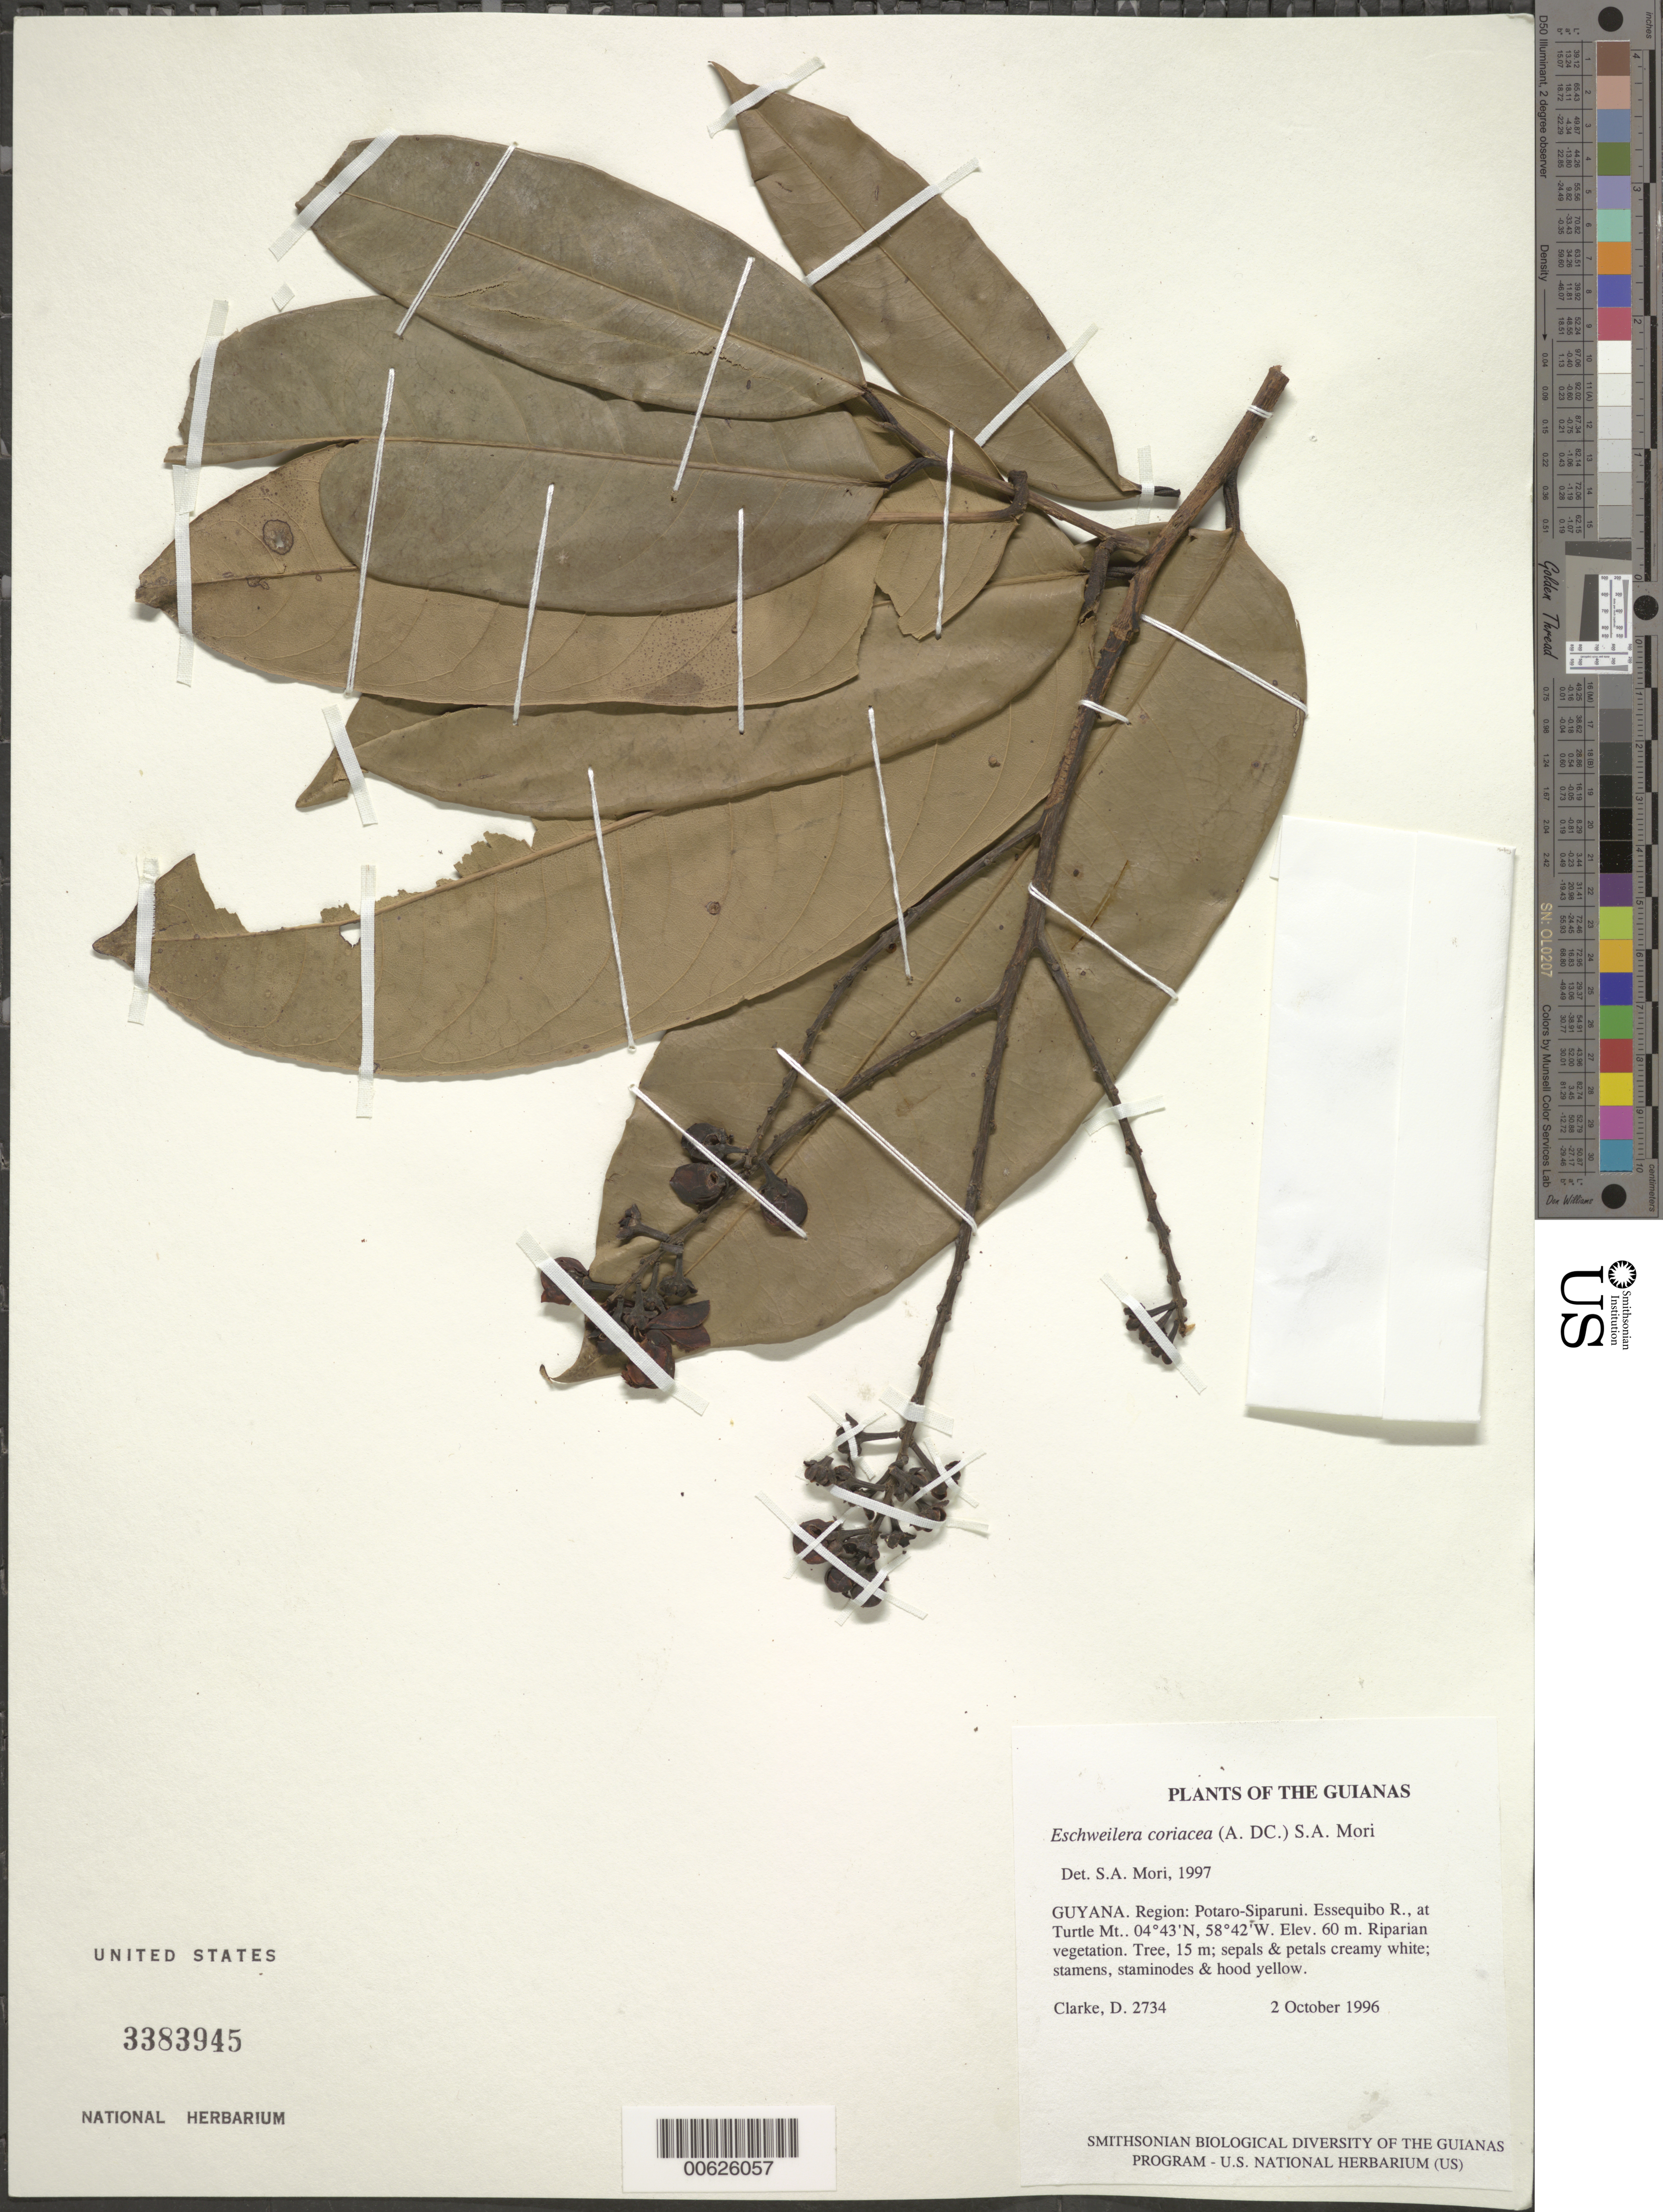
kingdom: Plantae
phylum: Tracheophyta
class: Magnoliopsida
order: Ericales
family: Lecythidaceae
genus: Eschweilera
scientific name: Eschweilera coriacea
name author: (DC.) S.A. Mori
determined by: Mori, Scott A.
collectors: H. D. Clarke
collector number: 2734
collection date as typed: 2 October 1996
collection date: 1996-10-02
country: Guyana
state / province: Potaro-Siparuni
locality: Iwokrama International Rainforest Reserve; Essequibo R., at Turtle Mt.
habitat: Riparian vegetation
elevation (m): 60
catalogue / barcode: US 3383945